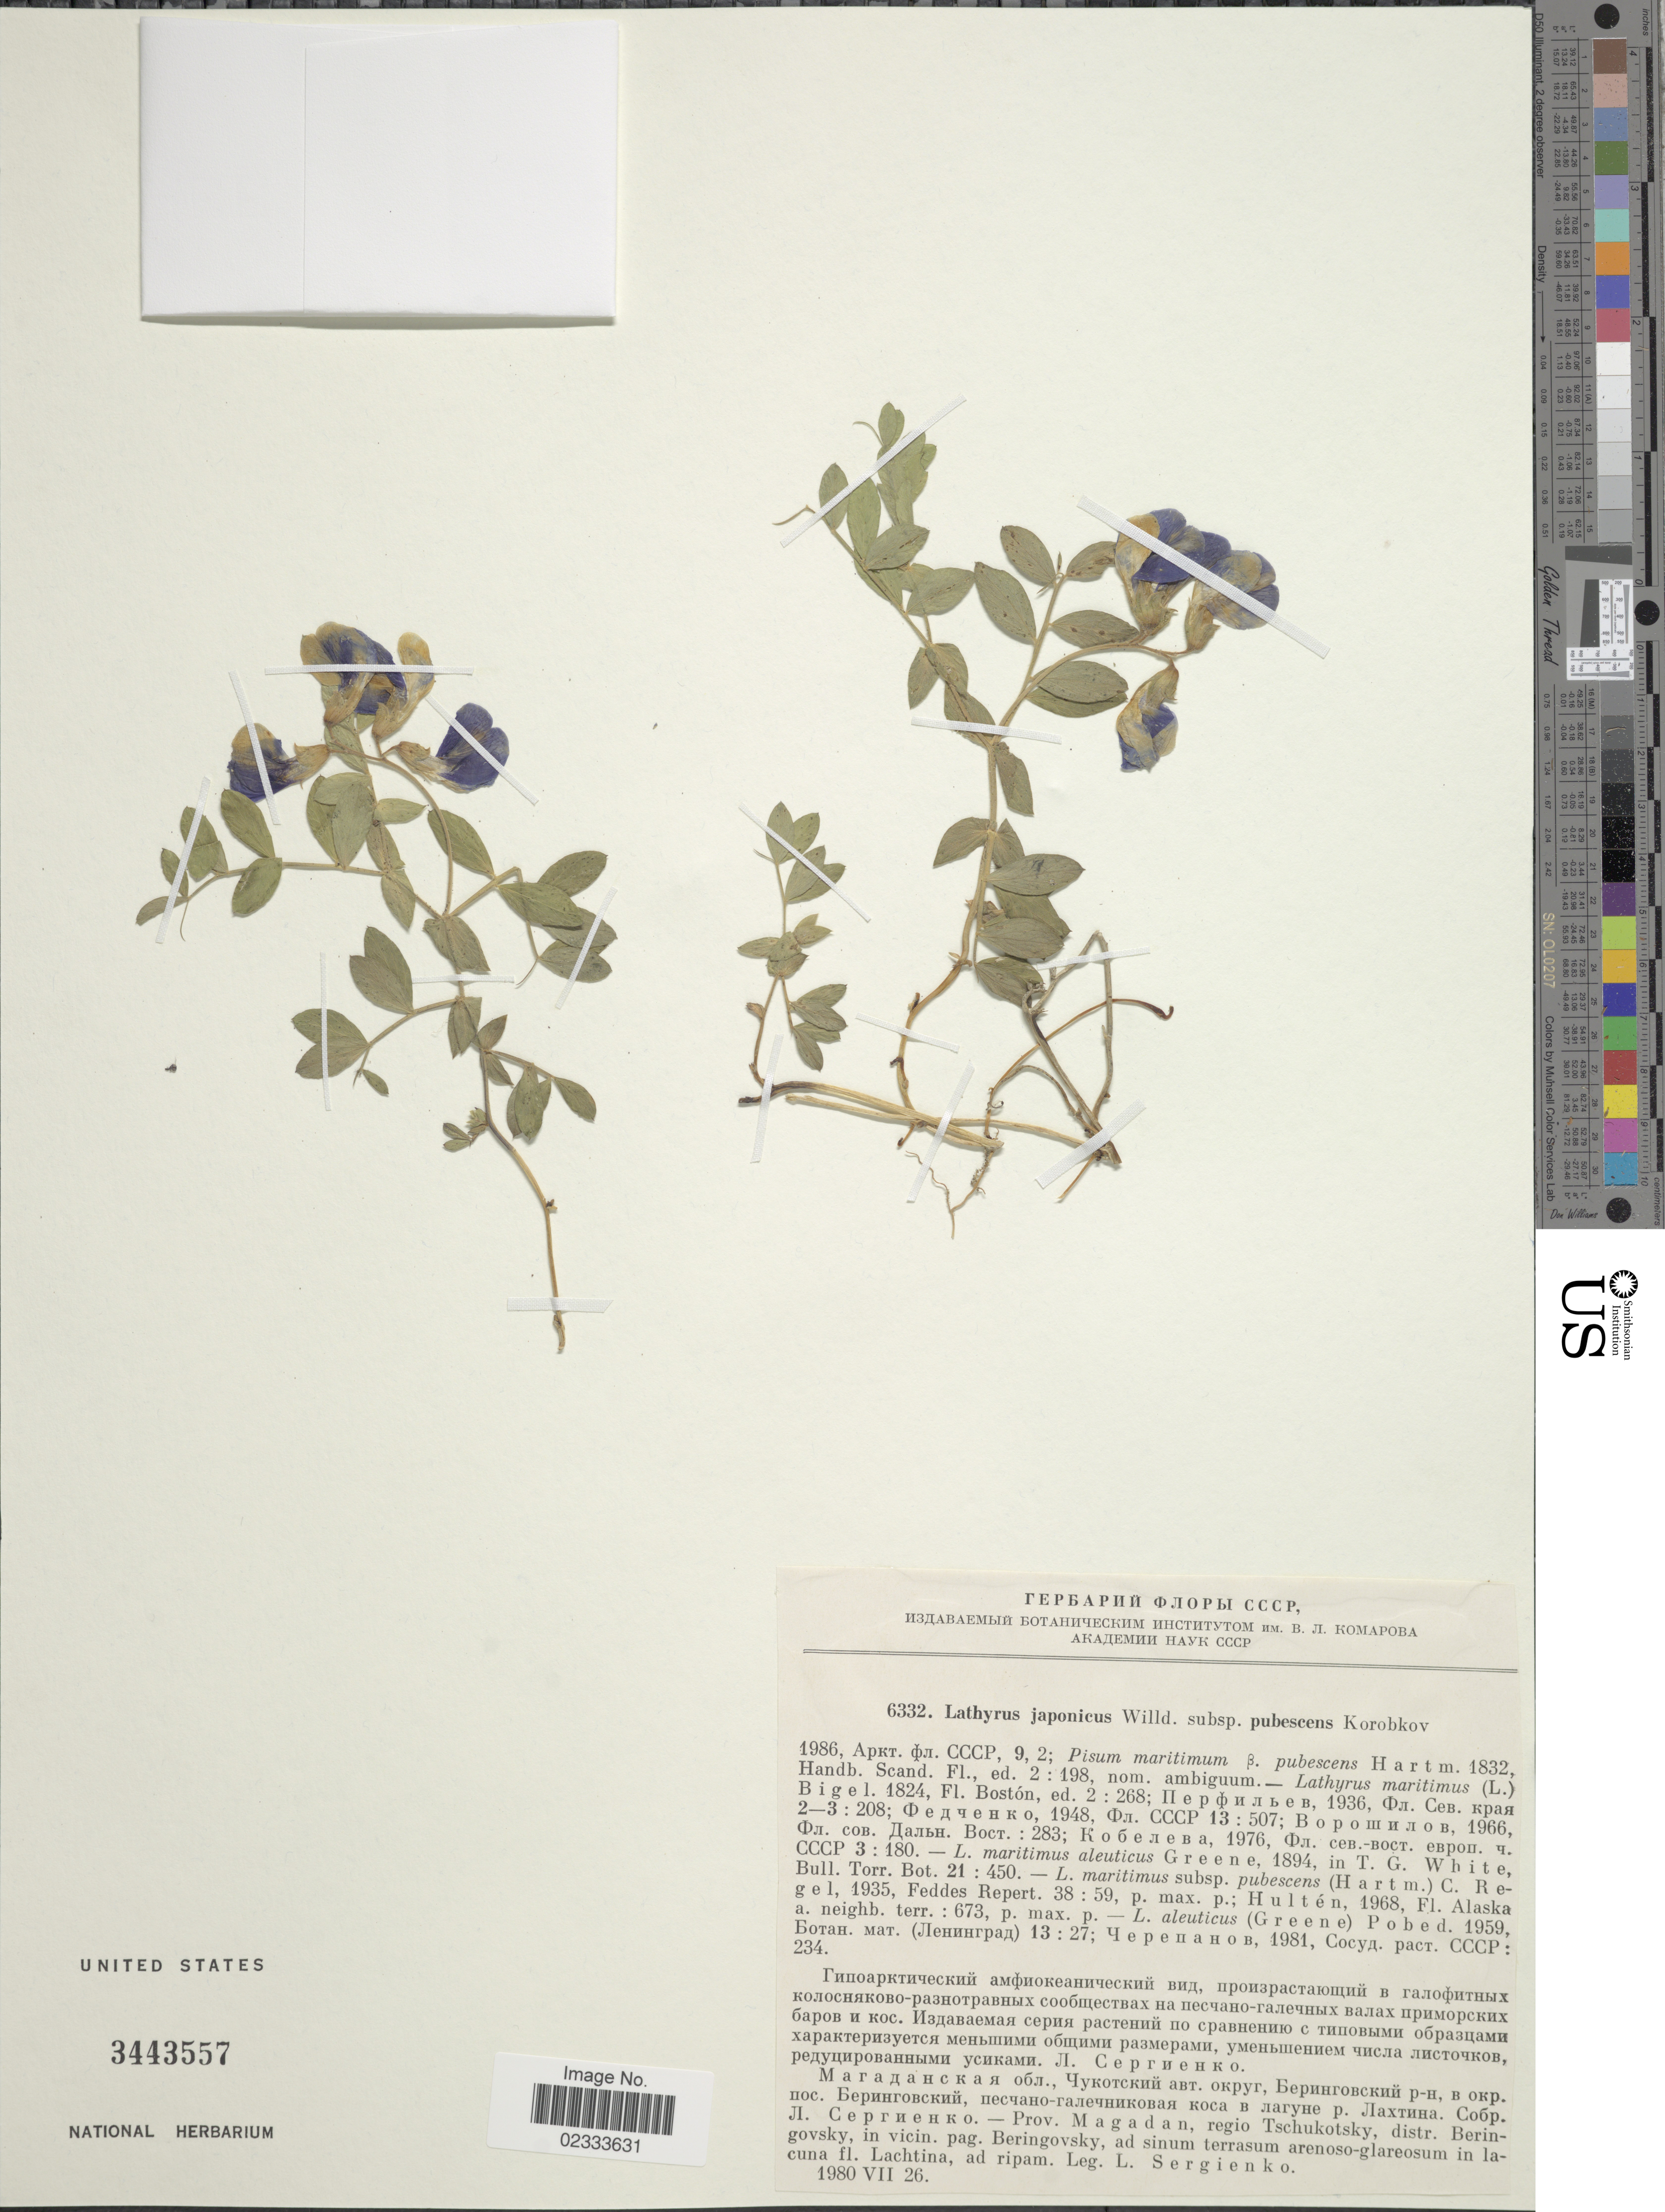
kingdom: Plantae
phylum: Tracheophyta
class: Magnoliopsida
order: Fabales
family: Fabaceae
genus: Lathyrus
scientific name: Lathyrus japonicus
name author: Willd.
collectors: L. Sergienko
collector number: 6332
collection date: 1980-07-26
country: Russian Federation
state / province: Magadan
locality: Regio Tschukotsky, distr. Beringovsky, in vicin. pag. Beringovsky, ad sinum terrasum arenoso-glareosum in lacuna, Lacthina, ad ripam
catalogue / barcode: US 3443557